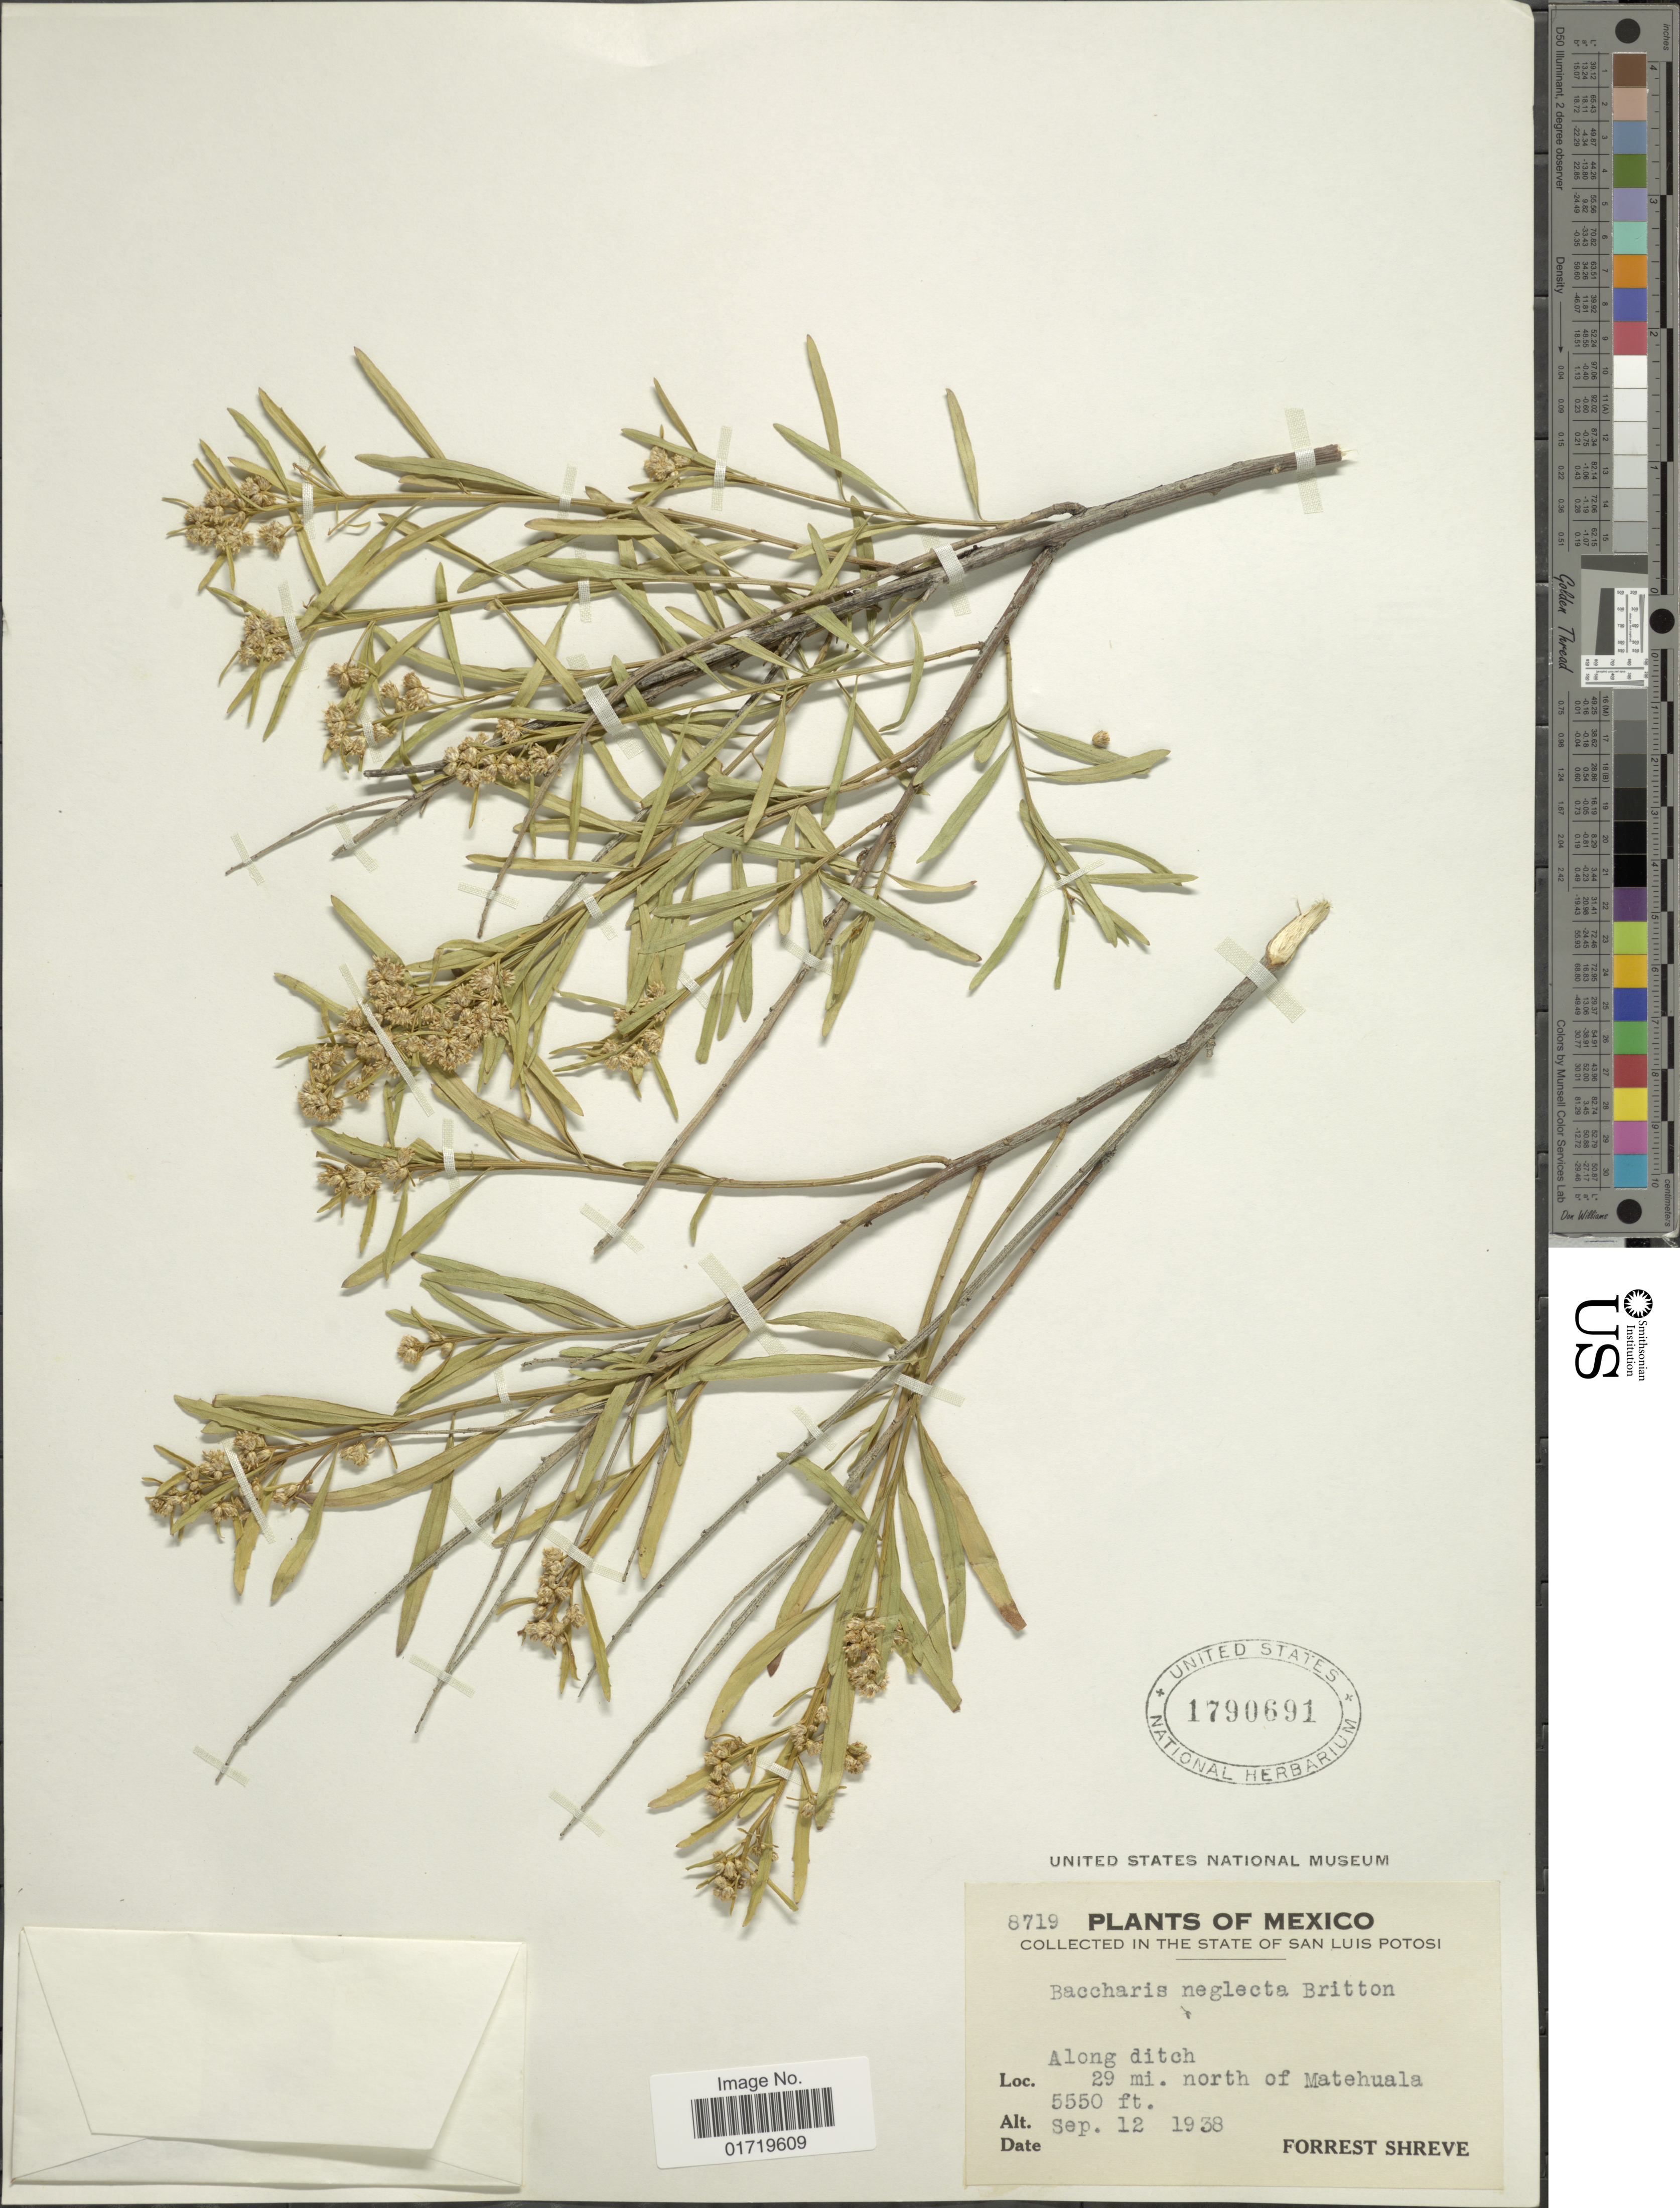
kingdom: Plantae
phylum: Tracheophyta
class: Magnoliopsida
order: Asterales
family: Asteraceae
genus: Baccharis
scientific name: Baccharis neglecta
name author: Britton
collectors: F. Shreve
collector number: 8719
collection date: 1938-09-12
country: Mexico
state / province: San Luis Potosí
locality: In the State of San Luis Potosi, Along ditch, 29 mi. north of Matehuala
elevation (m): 1692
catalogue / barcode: US 1790691